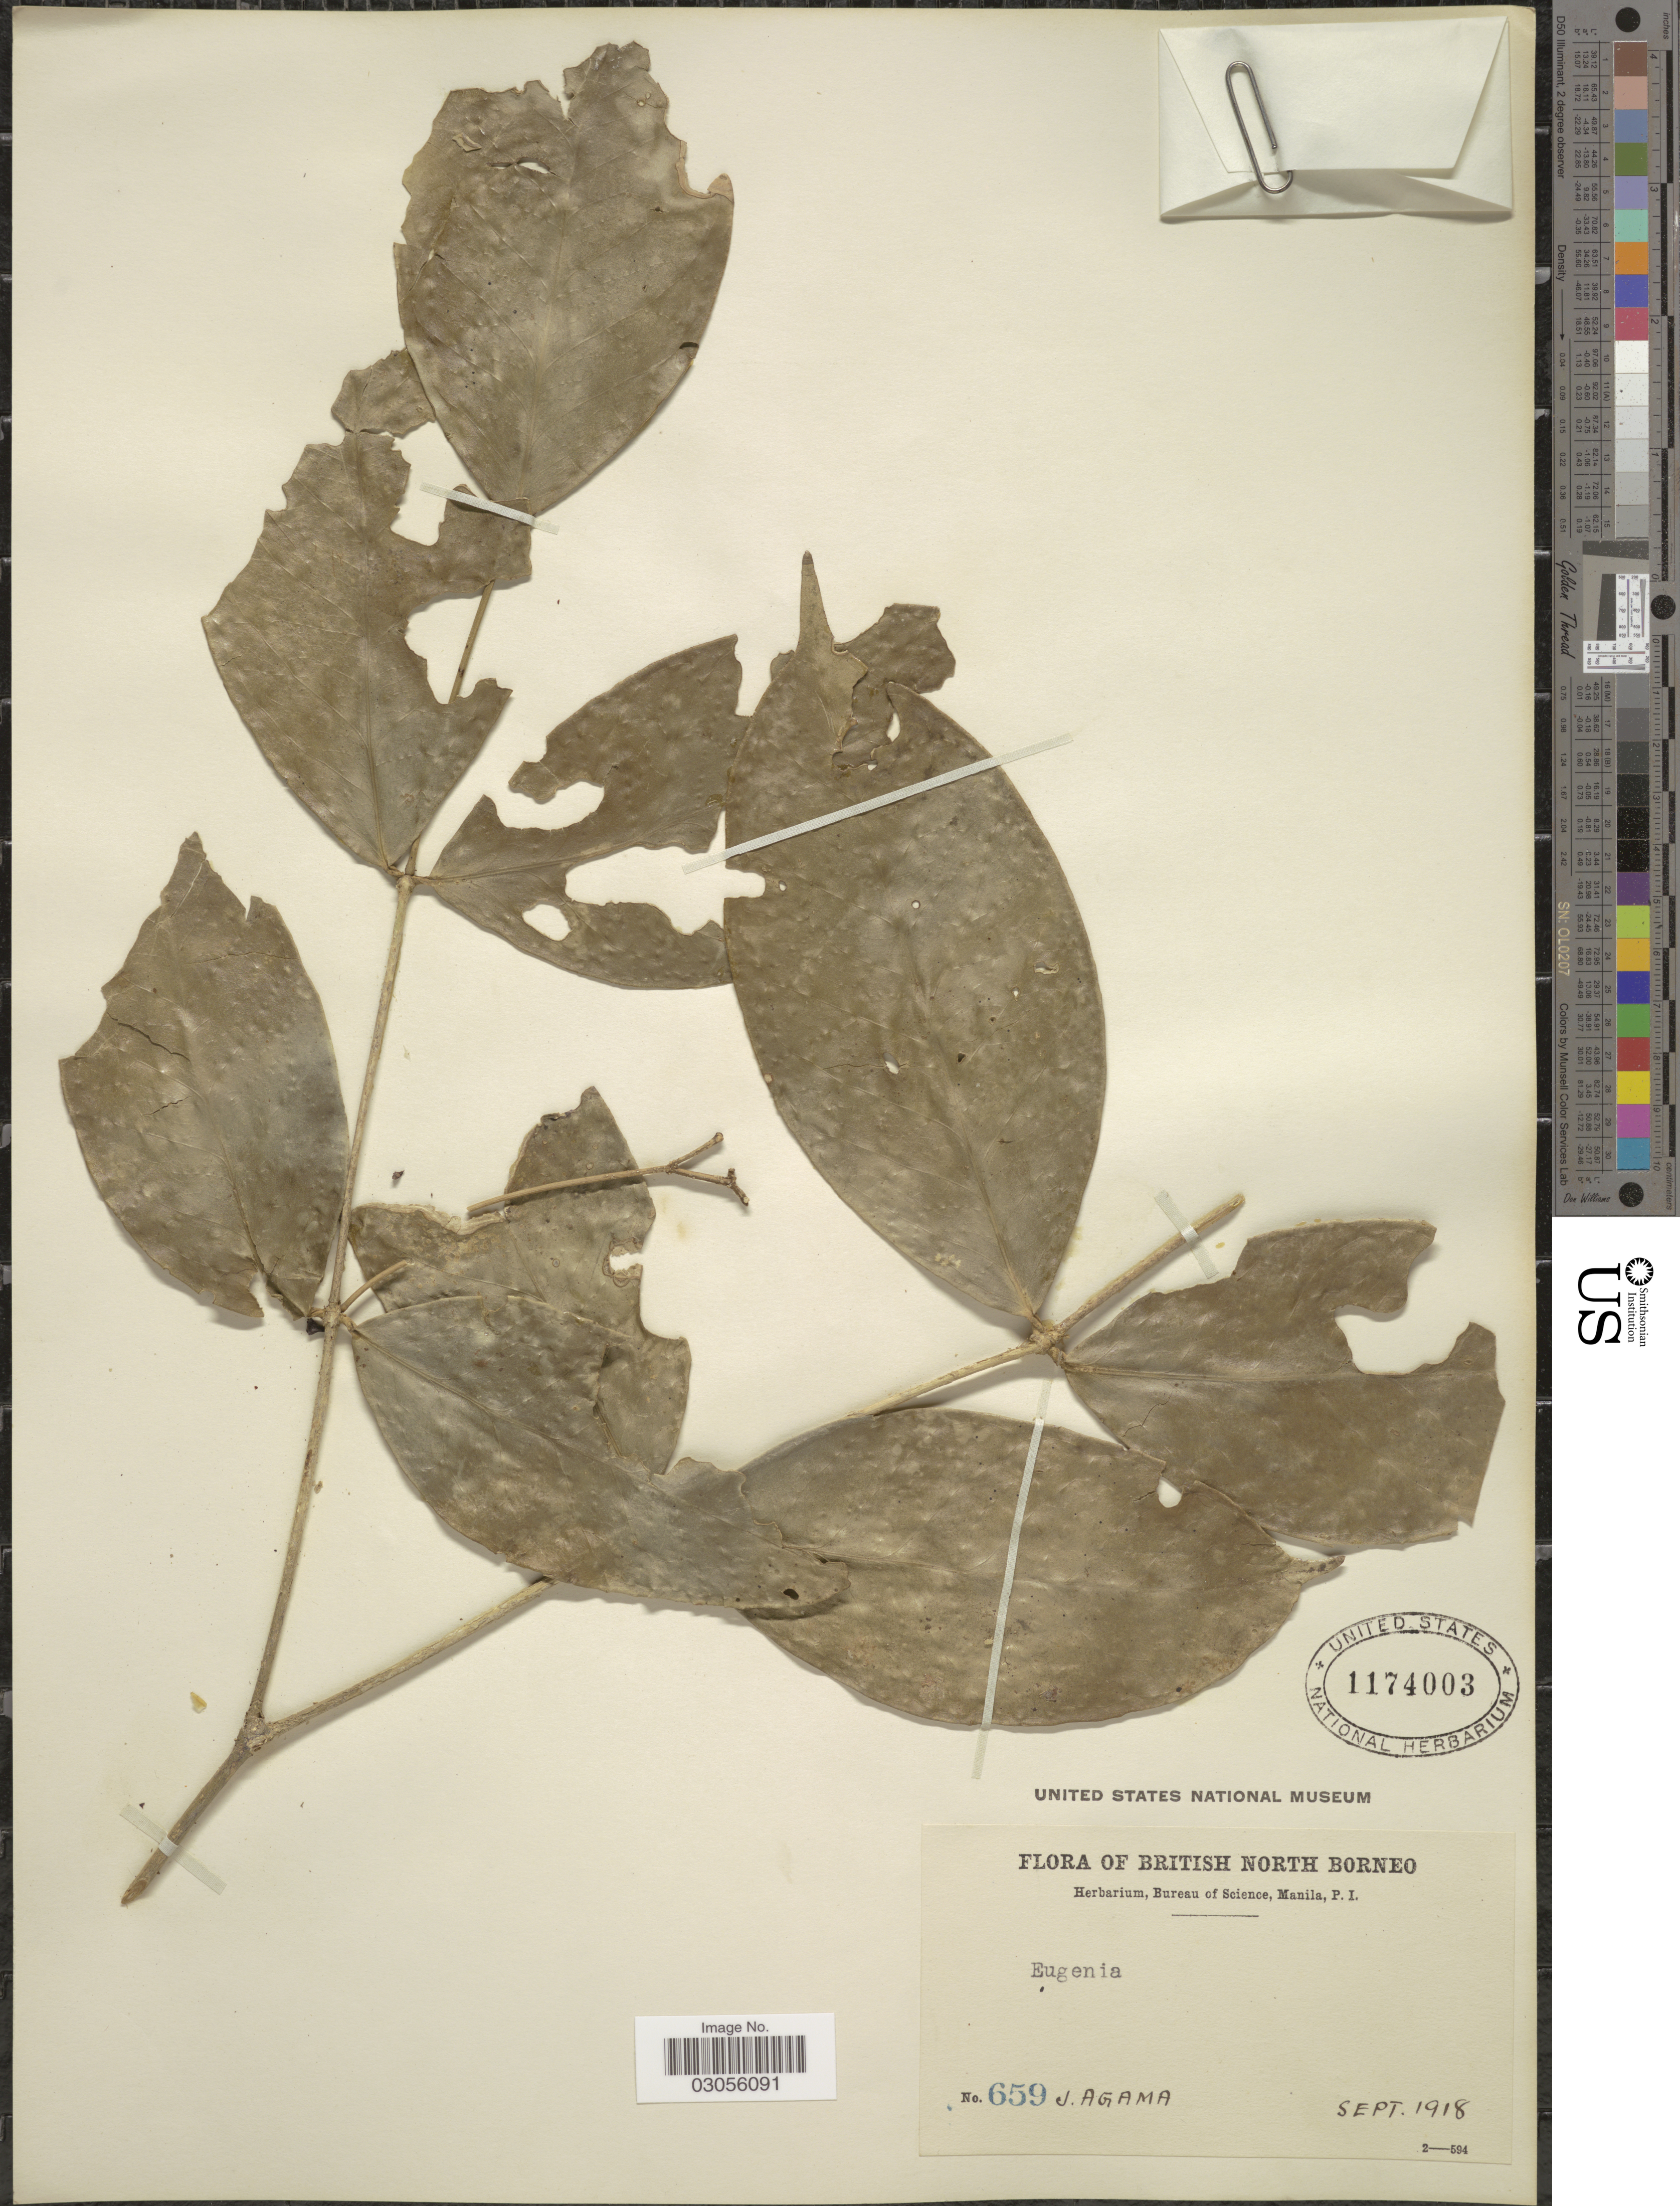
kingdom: Plantae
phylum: Tracheophyta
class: Magnoliopsida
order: Myrtales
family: Myrtaceae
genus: Eugenia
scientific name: Eugenia sp.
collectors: J. Agama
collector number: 659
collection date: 1918-09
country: Malaysia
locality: British North Borneo.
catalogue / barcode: US 1174003